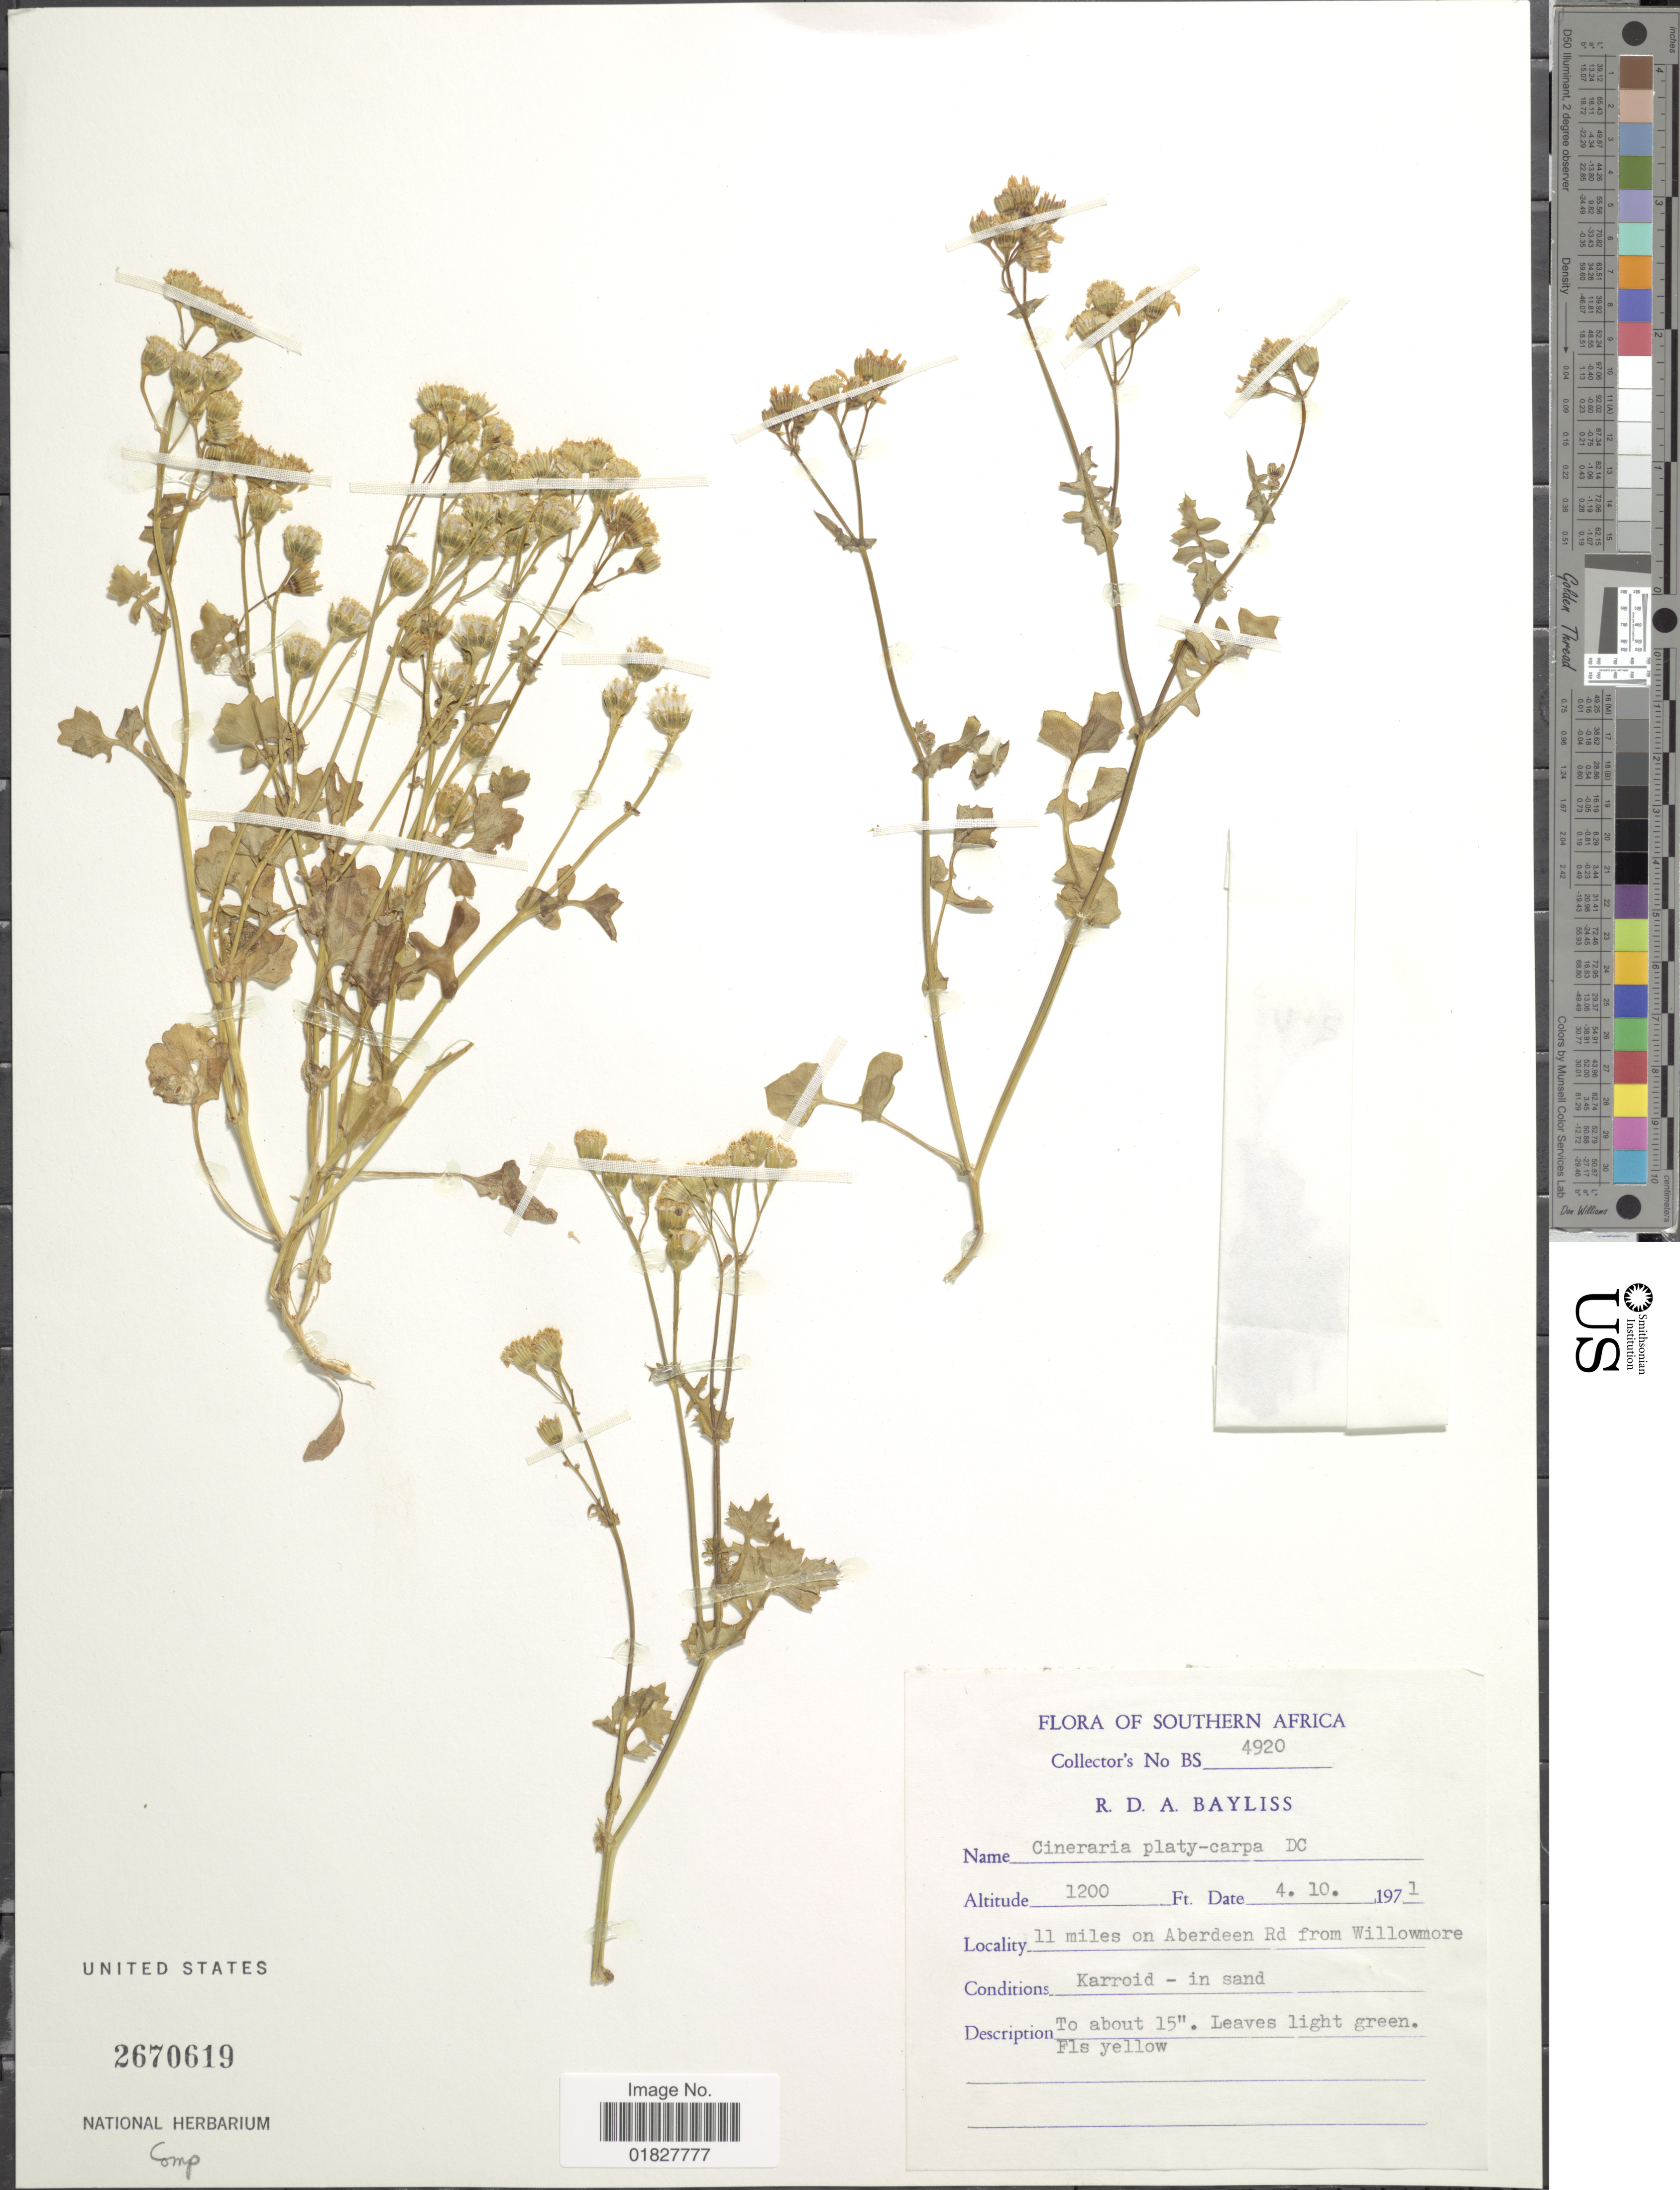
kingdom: Plantae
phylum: Tracheophyta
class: Magnoliopsida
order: Asterales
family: Asteraceae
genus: Cineraria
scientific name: Cineraria platycarpa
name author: DC.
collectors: R. Bayliss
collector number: BS4920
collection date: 1971-10-04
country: South Africa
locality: Southern Africa, 11 miles on Aberdeen Rd from Willowmore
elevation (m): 366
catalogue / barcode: US 2670619